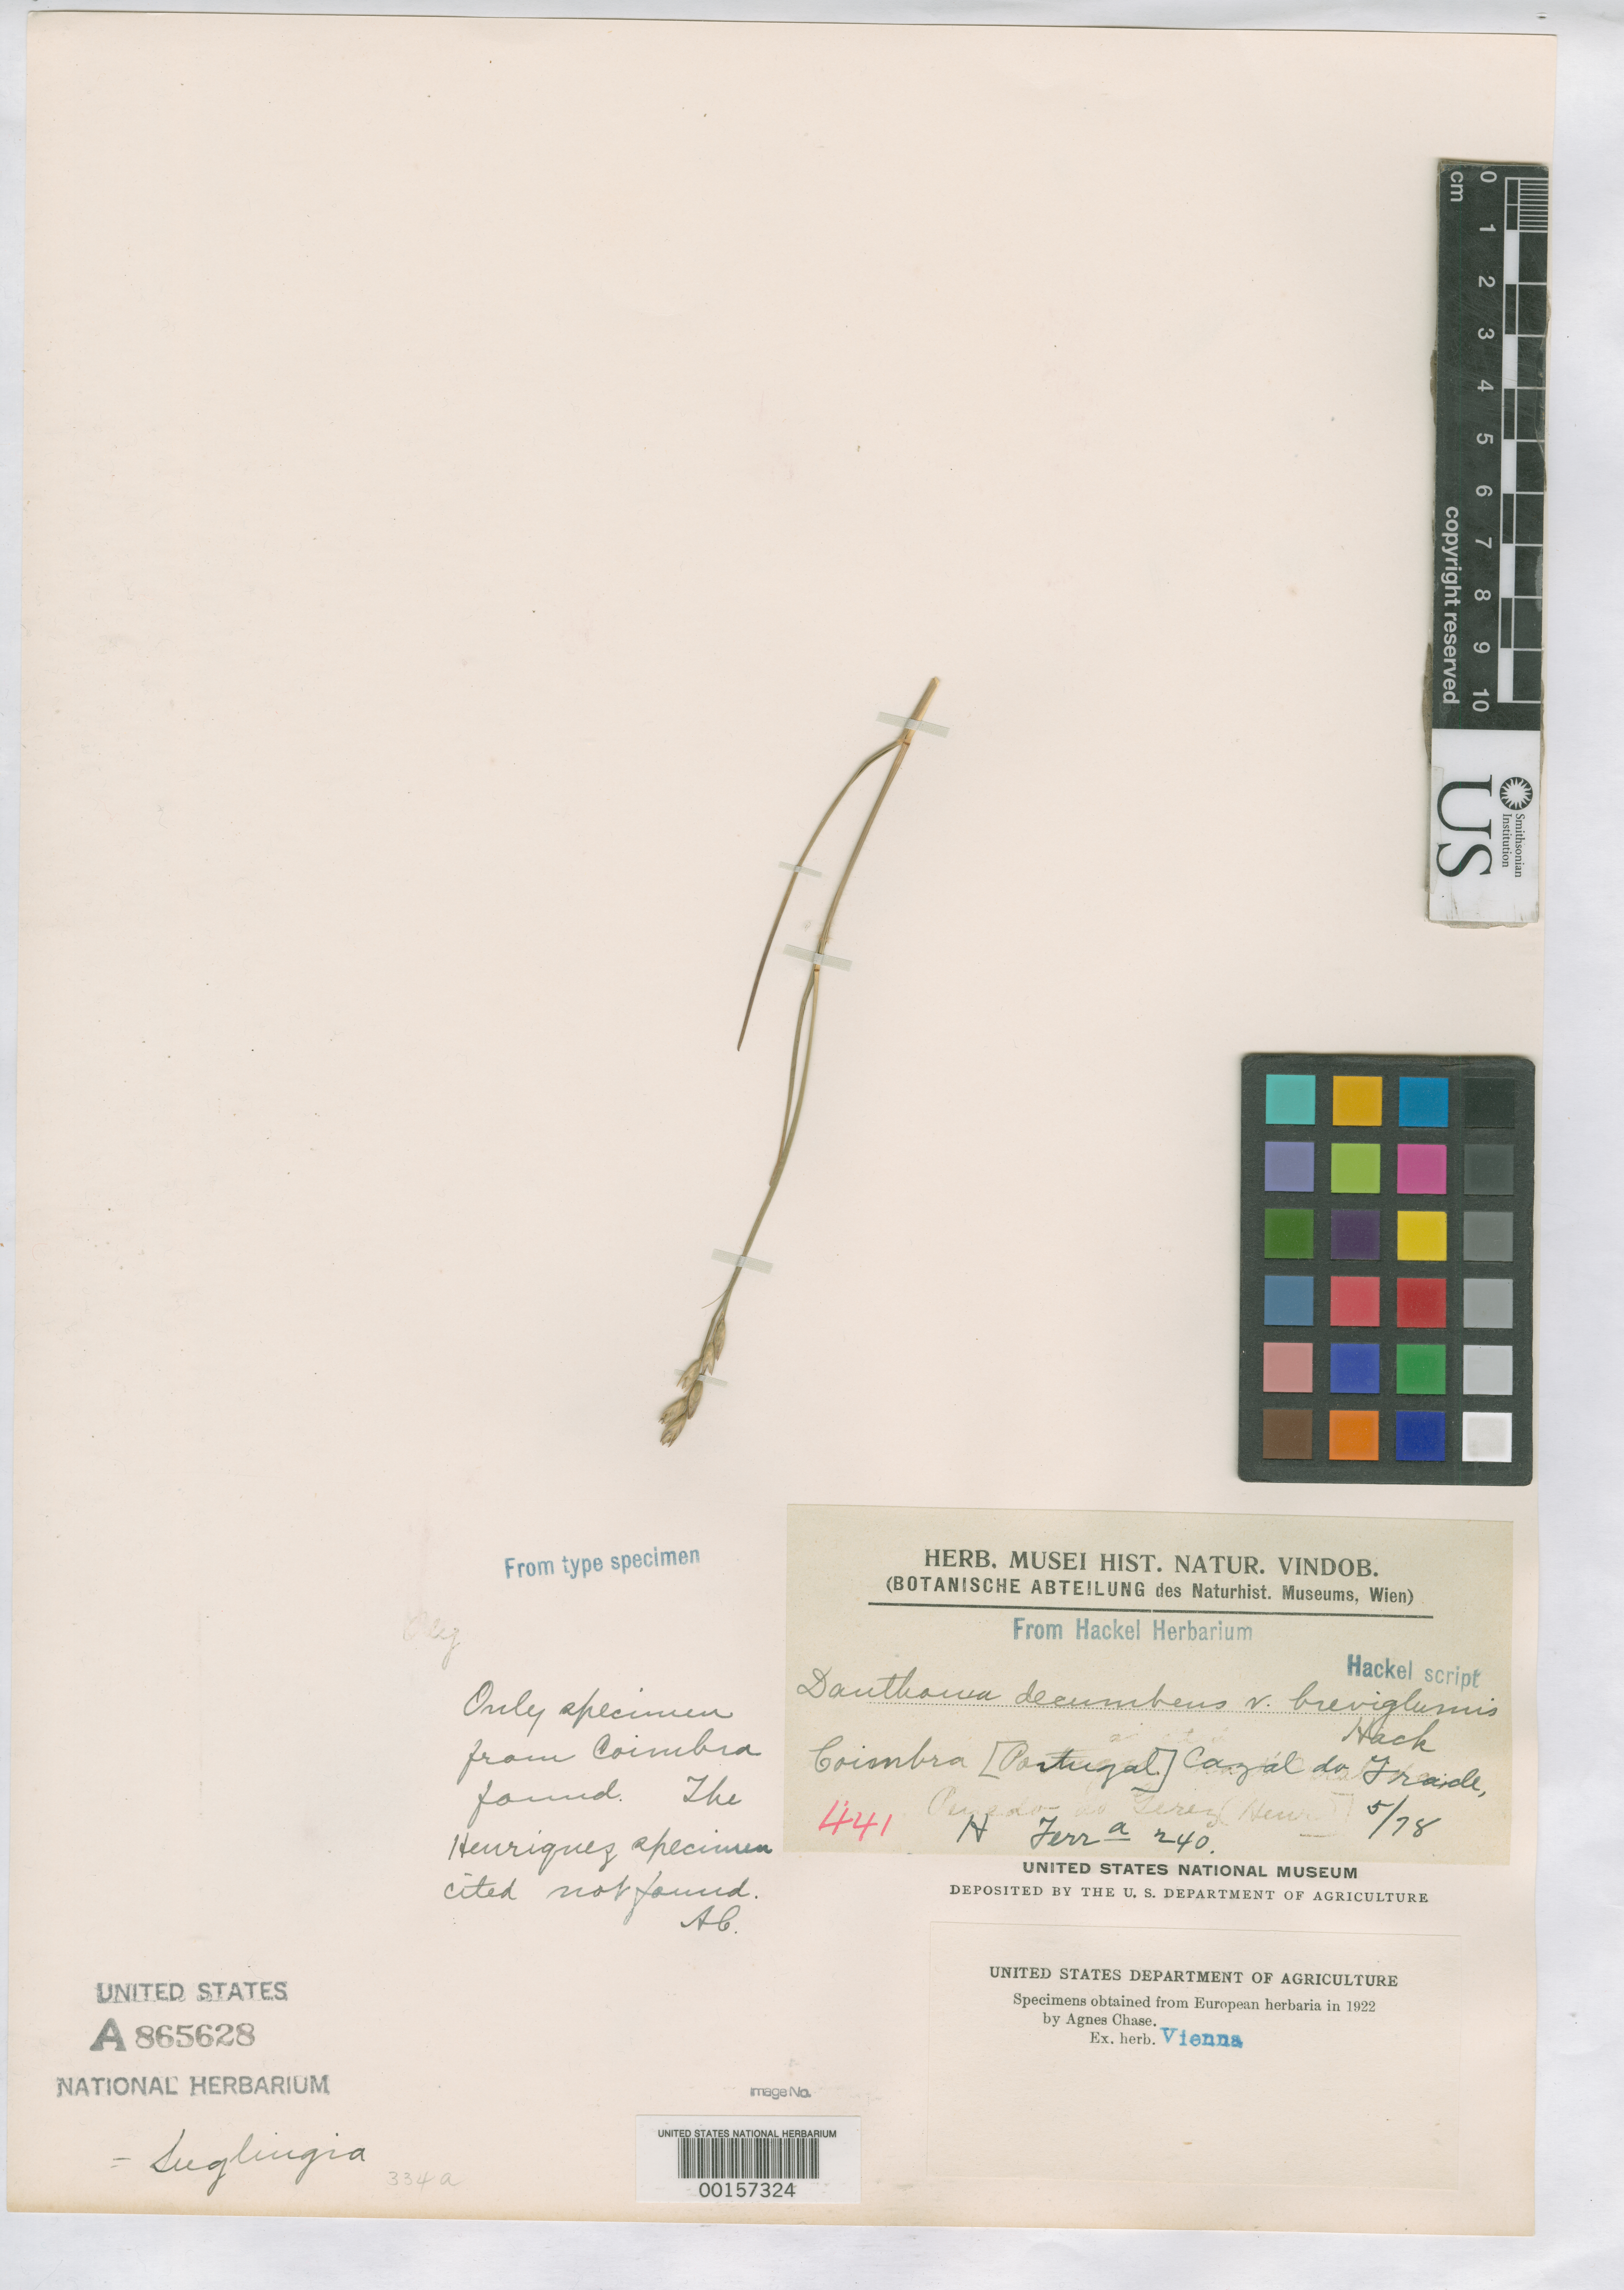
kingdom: Plantae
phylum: Tracheophyta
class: Liliopsida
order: Poales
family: Poaceae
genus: Danthonia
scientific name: Danthonia decumbens var. breviglumis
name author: Hack.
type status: Type Fragment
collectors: H. Ferr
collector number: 240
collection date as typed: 1878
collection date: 1878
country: Portugal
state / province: Coimbra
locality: Cazal do Frade.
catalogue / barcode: US 865628A